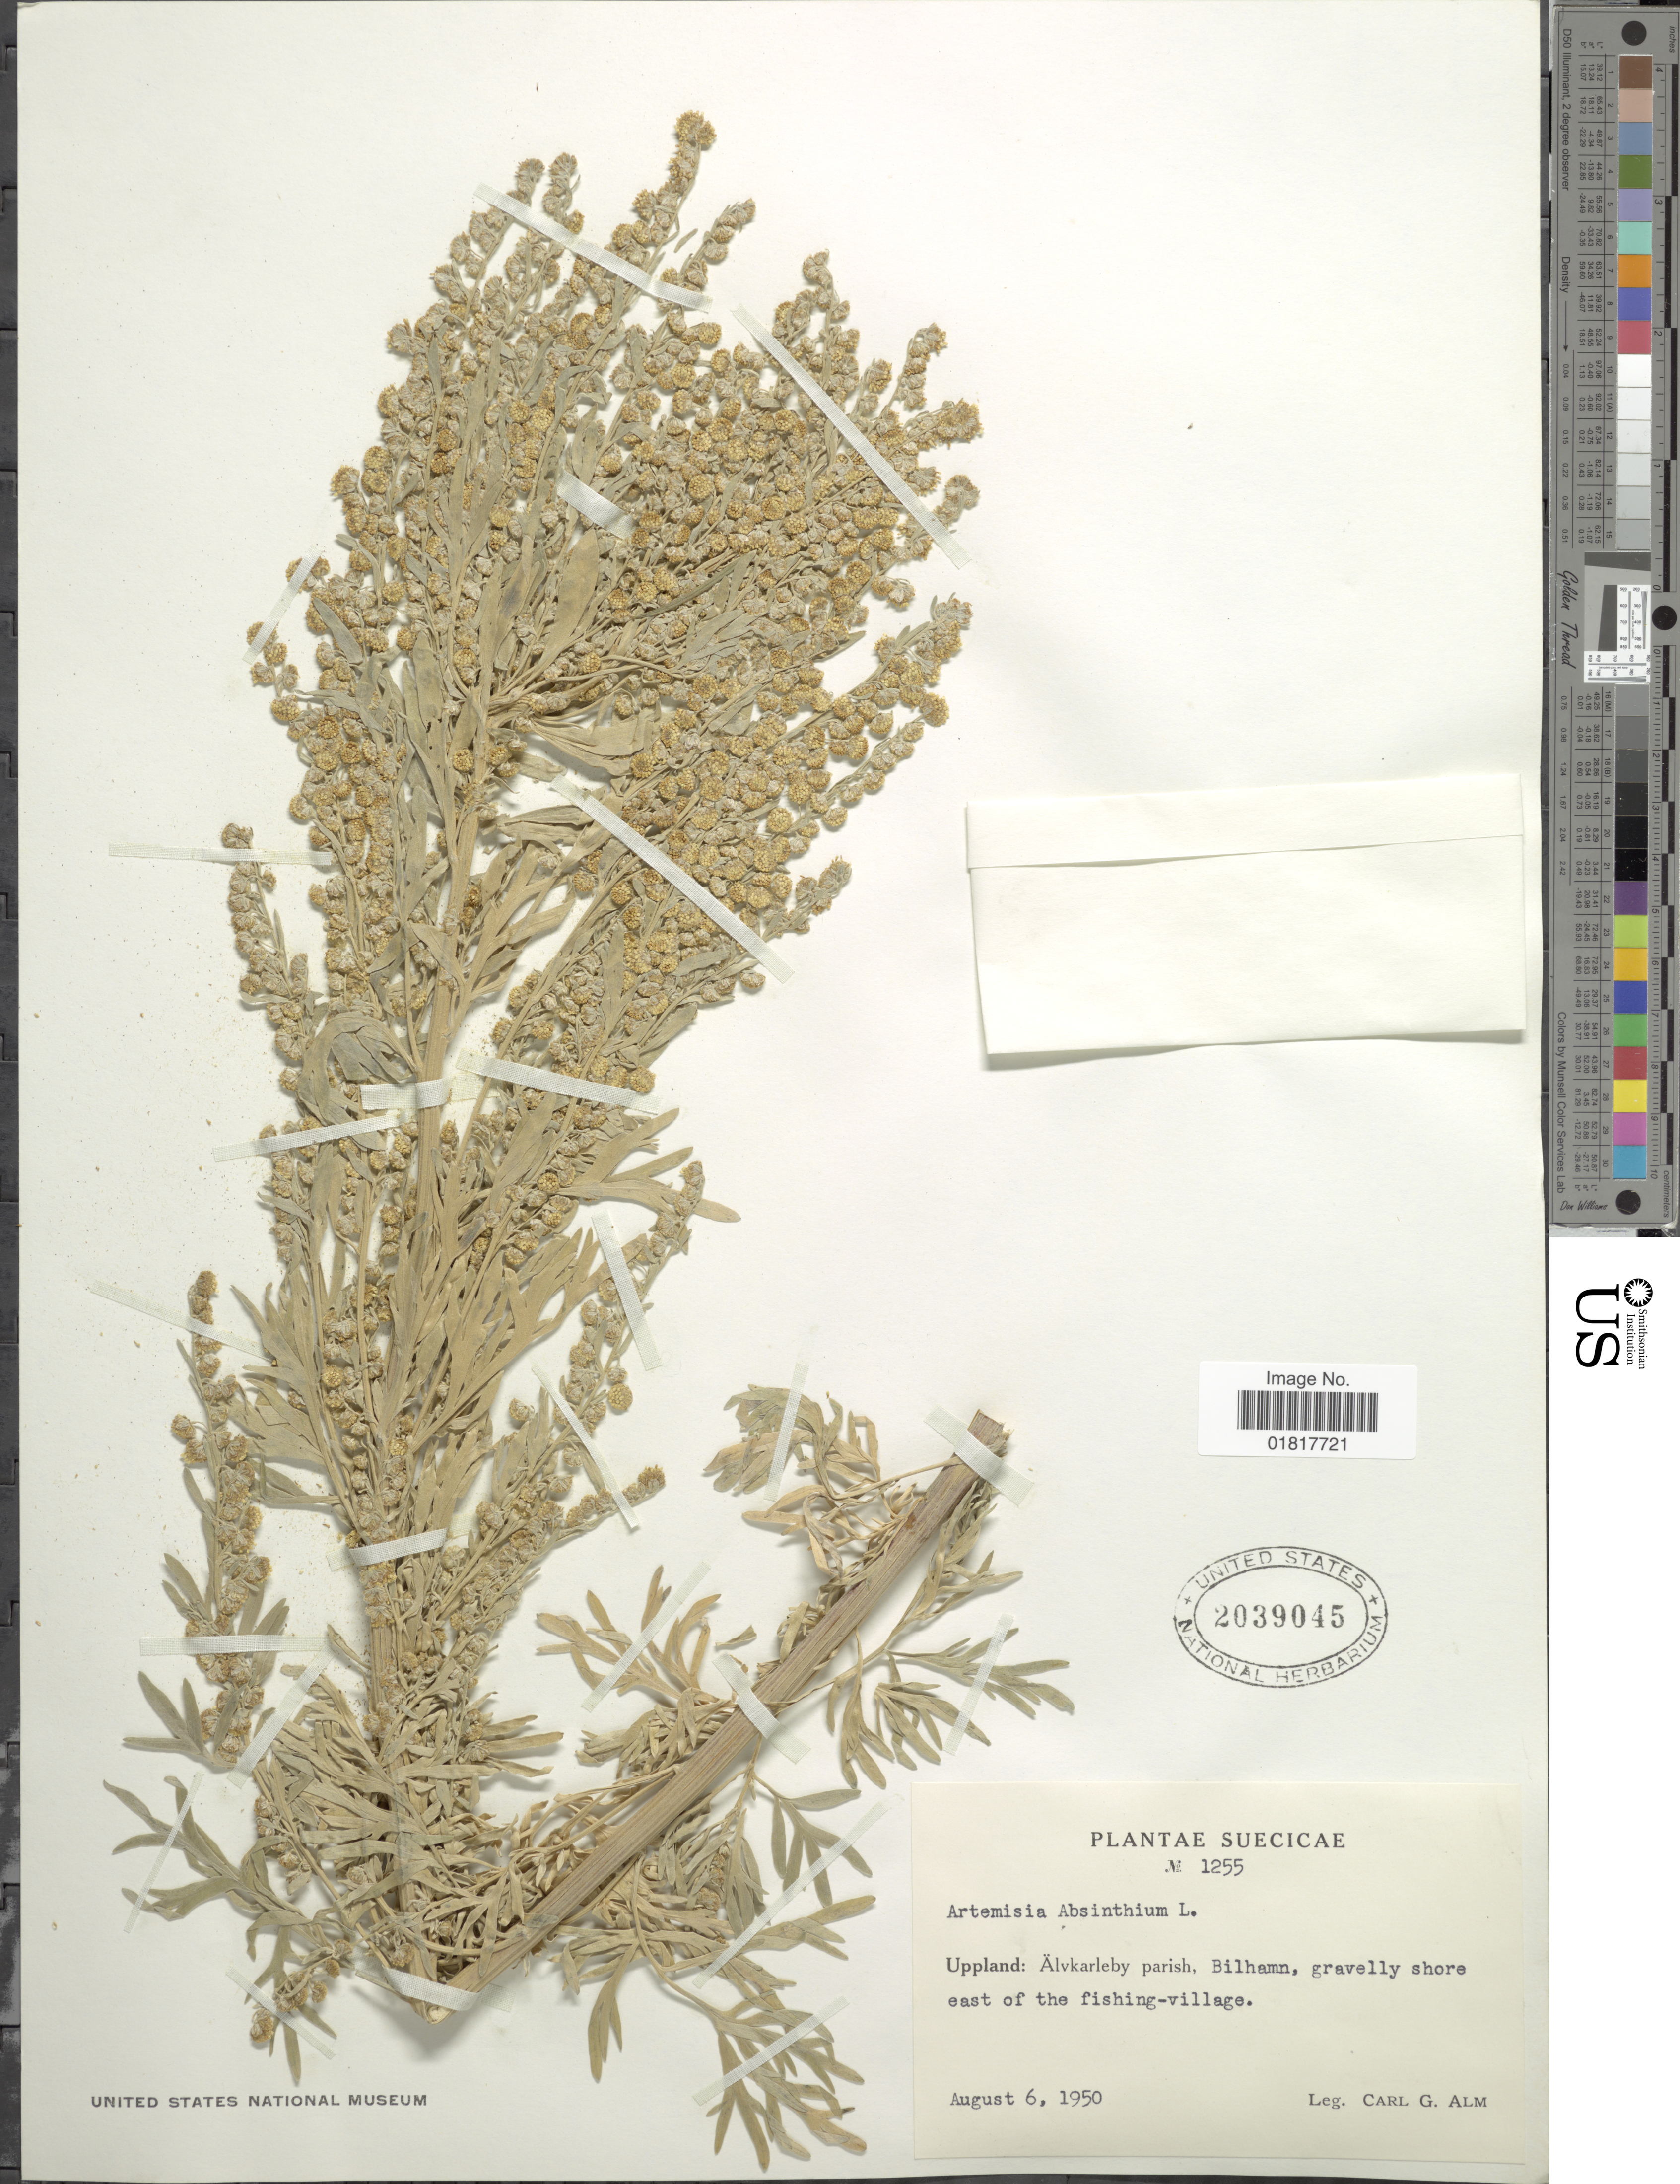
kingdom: Plantae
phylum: Tracheophyta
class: Magnoliopsida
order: Asterales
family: Asteraceae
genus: Artemisia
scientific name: Artemisia absinthium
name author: L.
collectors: C. G. Alm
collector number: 1255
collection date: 1950-08-06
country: Sweden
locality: Uppland: Alvkarleby parish, Bilhamn, gravelly shore east of the fishing-village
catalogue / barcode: US 2039045